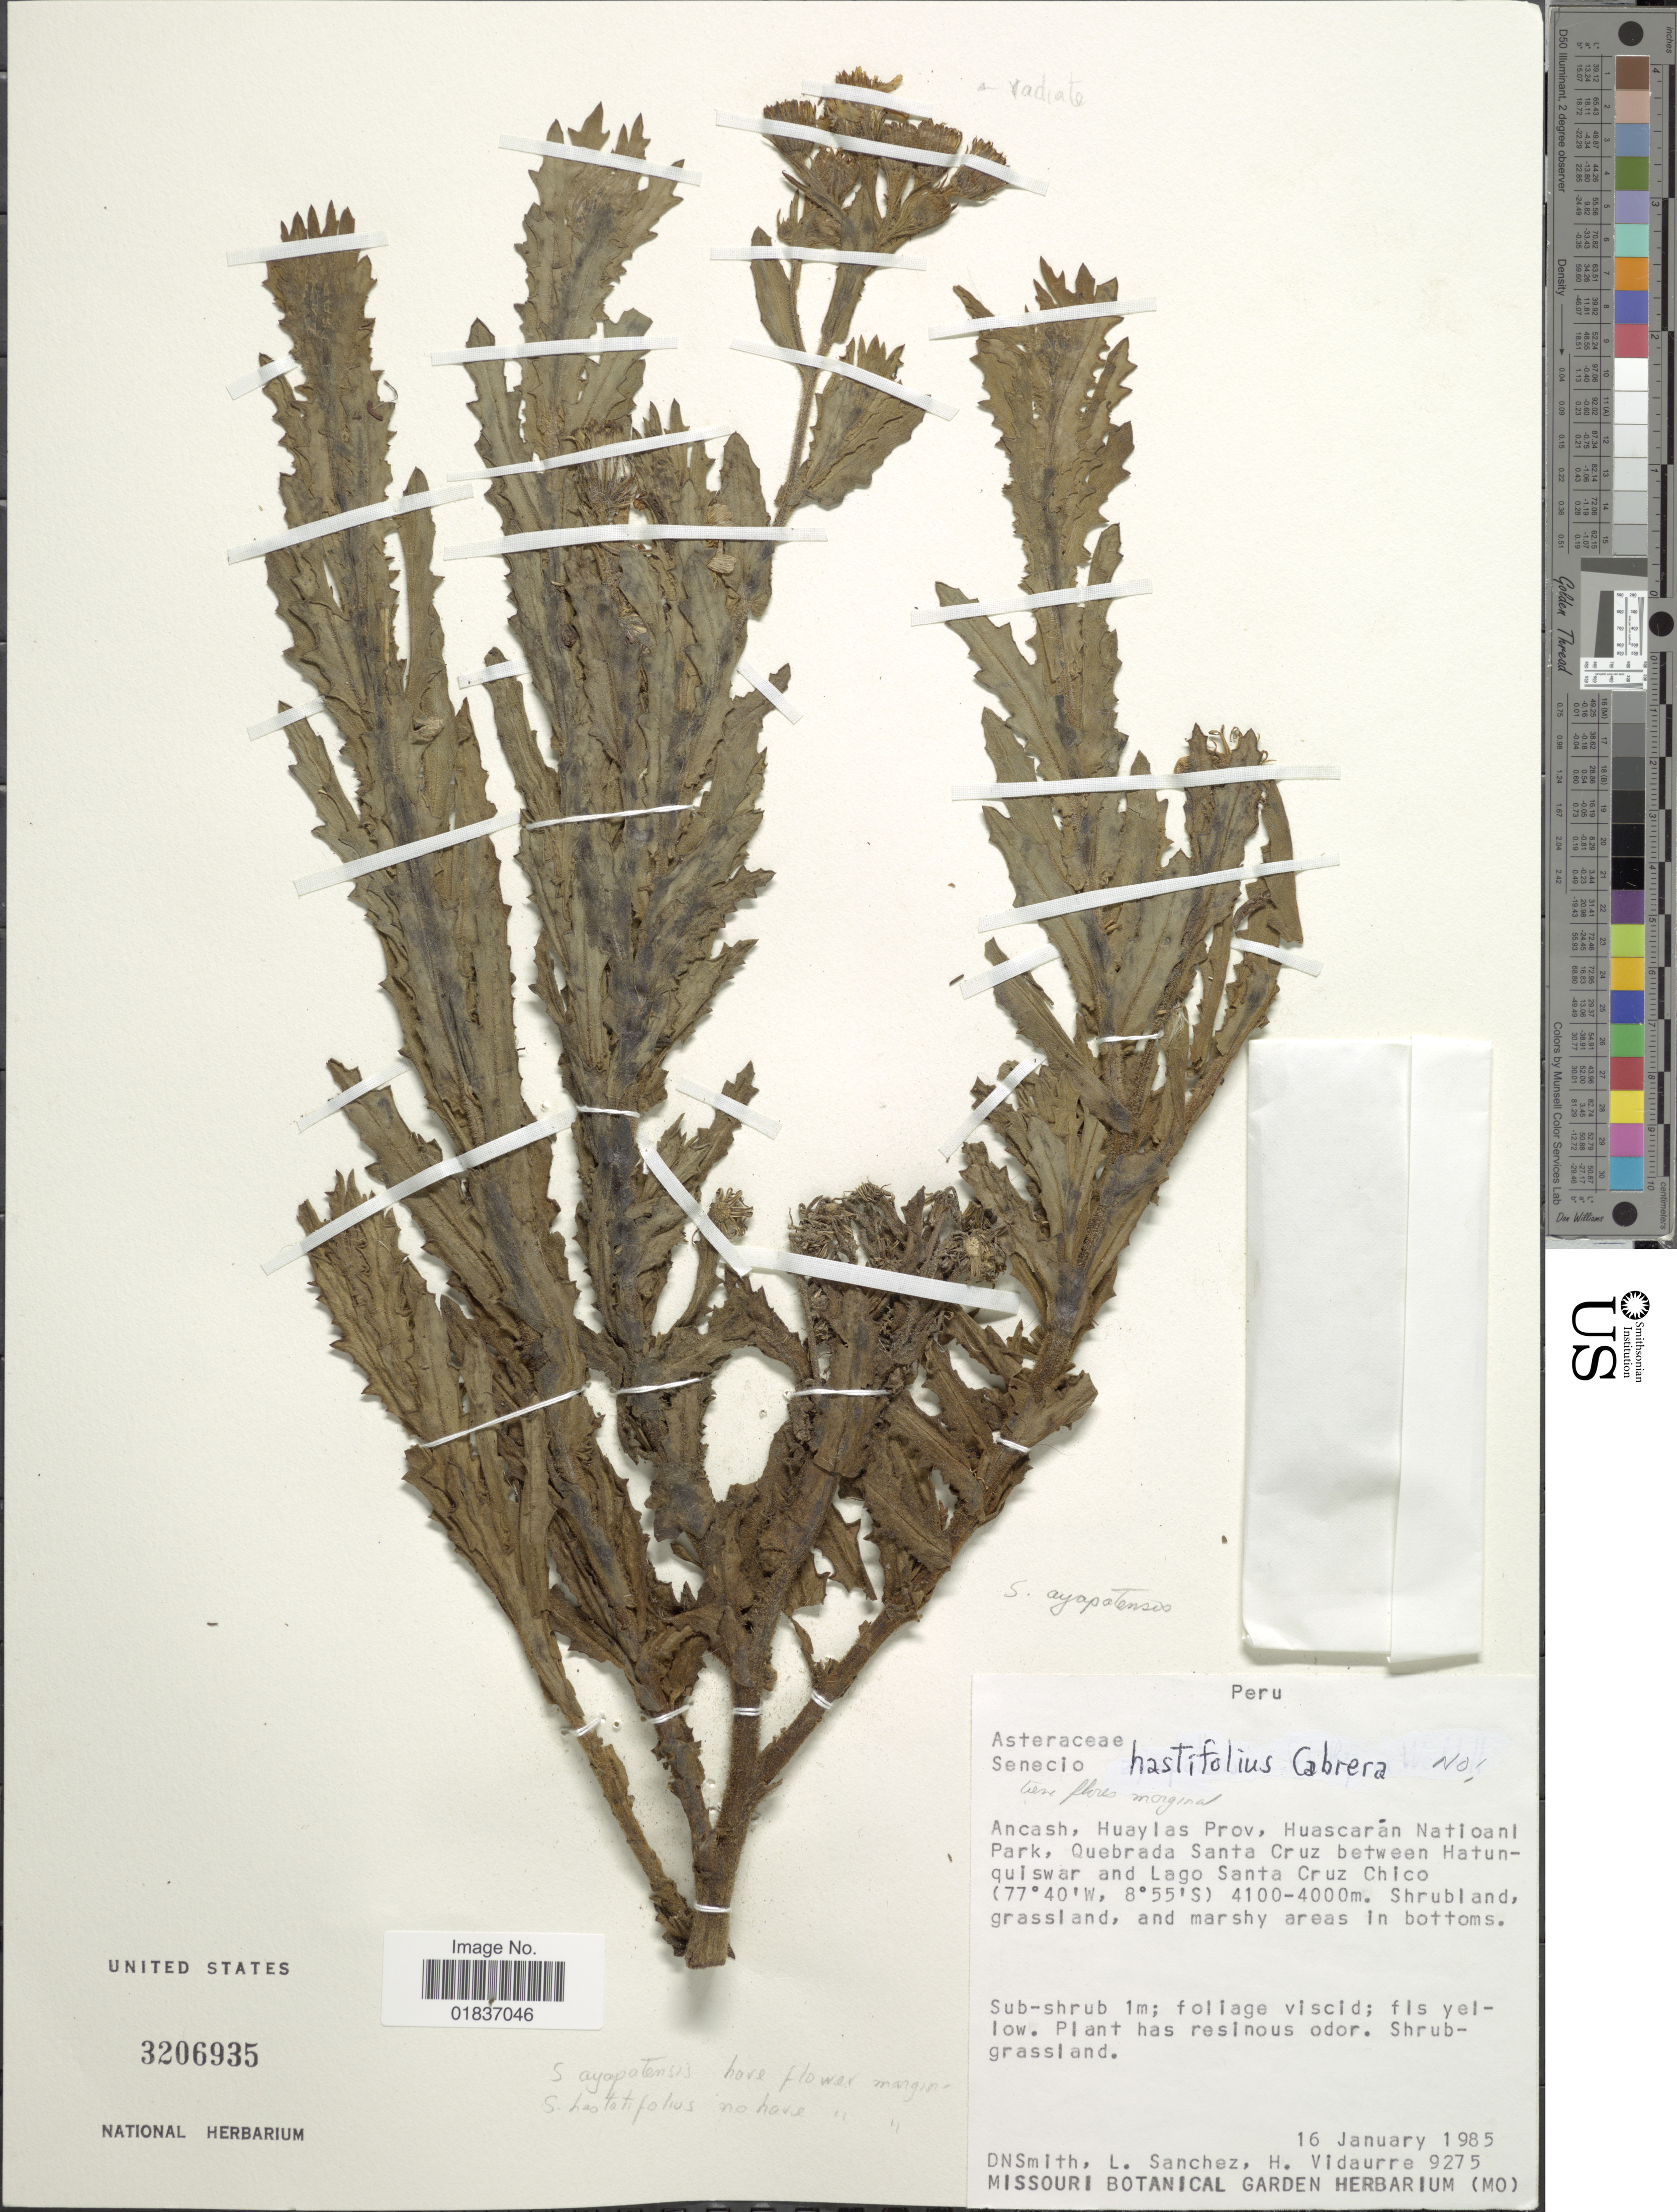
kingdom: Plantae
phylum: Tracheophyta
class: Magnoliopsida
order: Asterales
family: Asteraceae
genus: Senecio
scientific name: Senecio hastifolius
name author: (L. f.) Less.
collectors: D. Smith, L. Sanchez & H. Vidaurre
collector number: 9275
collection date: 1985-01-16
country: Peru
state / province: Ancash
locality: Ancash, Huaylas Prov, Huascaran Natioanl Park, Quebrada Santa Cruz between Hatunquiswar and Lago Santa Cruz Chico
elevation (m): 4000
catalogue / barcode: US 3206935